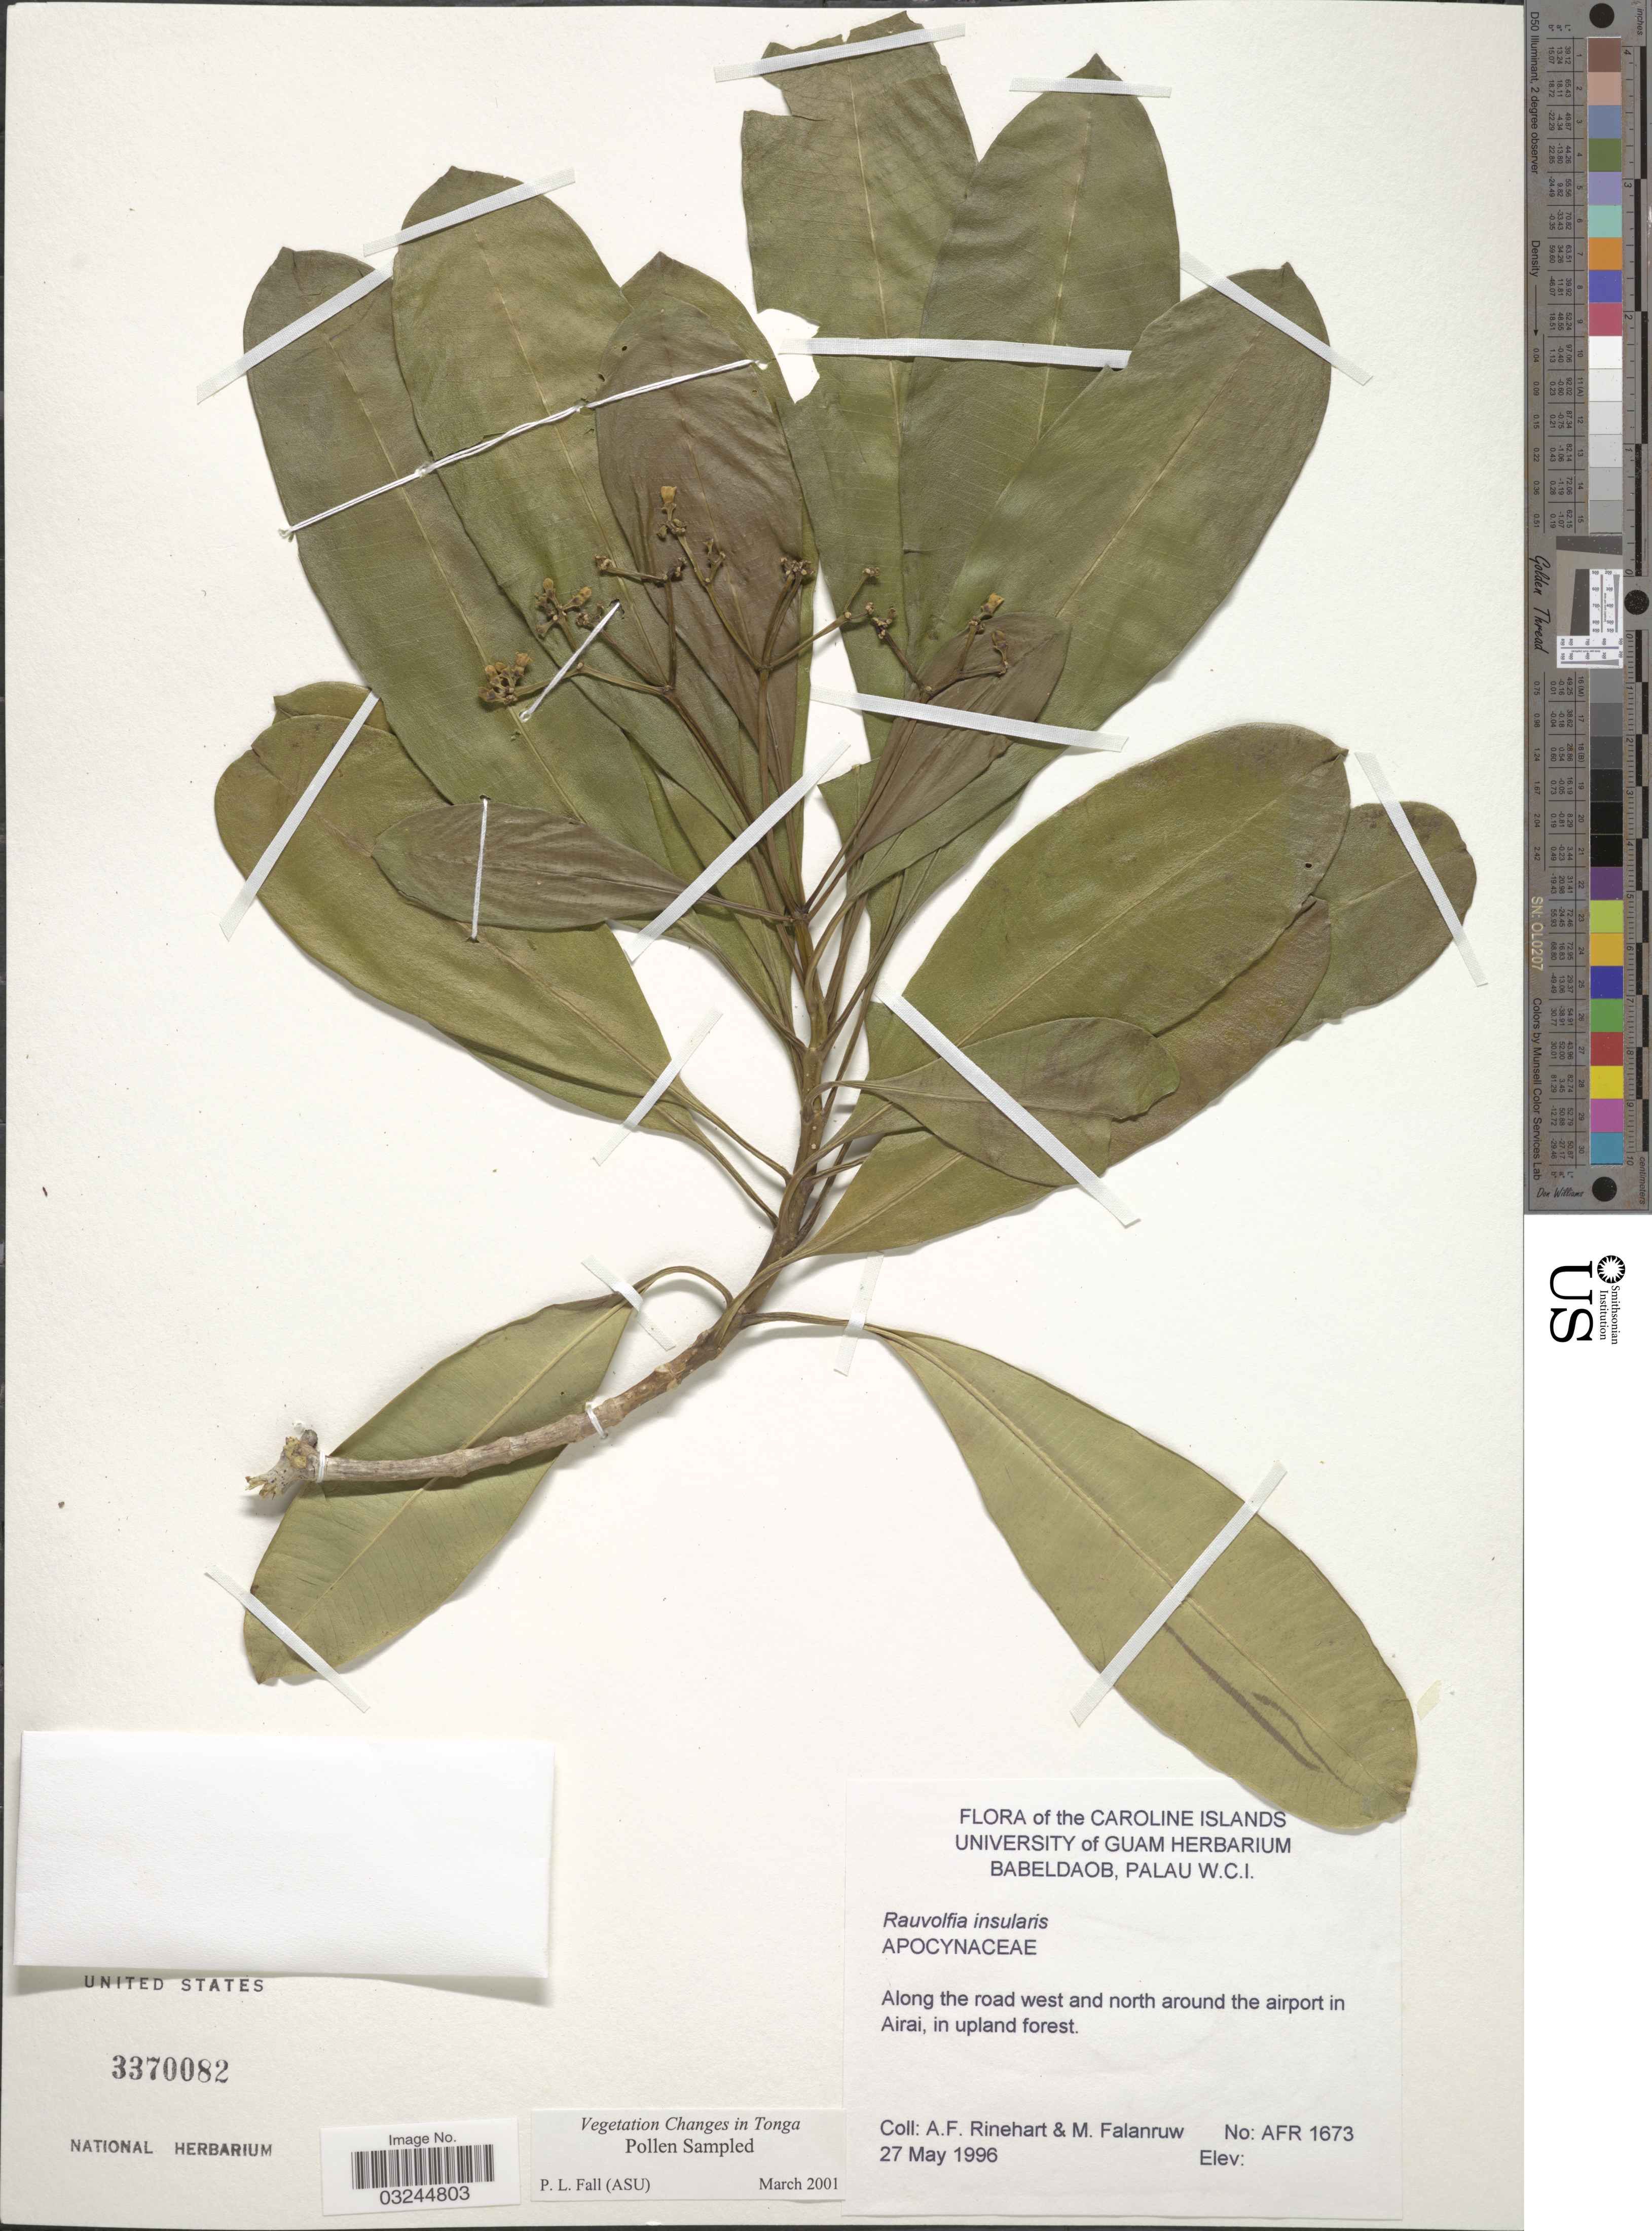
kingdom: Plantae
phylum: Tracheophyta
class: Magnoliopsida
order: Gentianales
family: Apocynaceae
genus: Rauvolfia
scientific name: Rauvolfia insularis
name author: Markgr.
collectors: A. Rinehart & M. Falanruw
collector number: AFR 1673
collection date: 1996-05-27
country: Palau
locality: The Caroline Islands. Along the road west and north around the airport in Airai.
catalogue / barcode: US 3370082